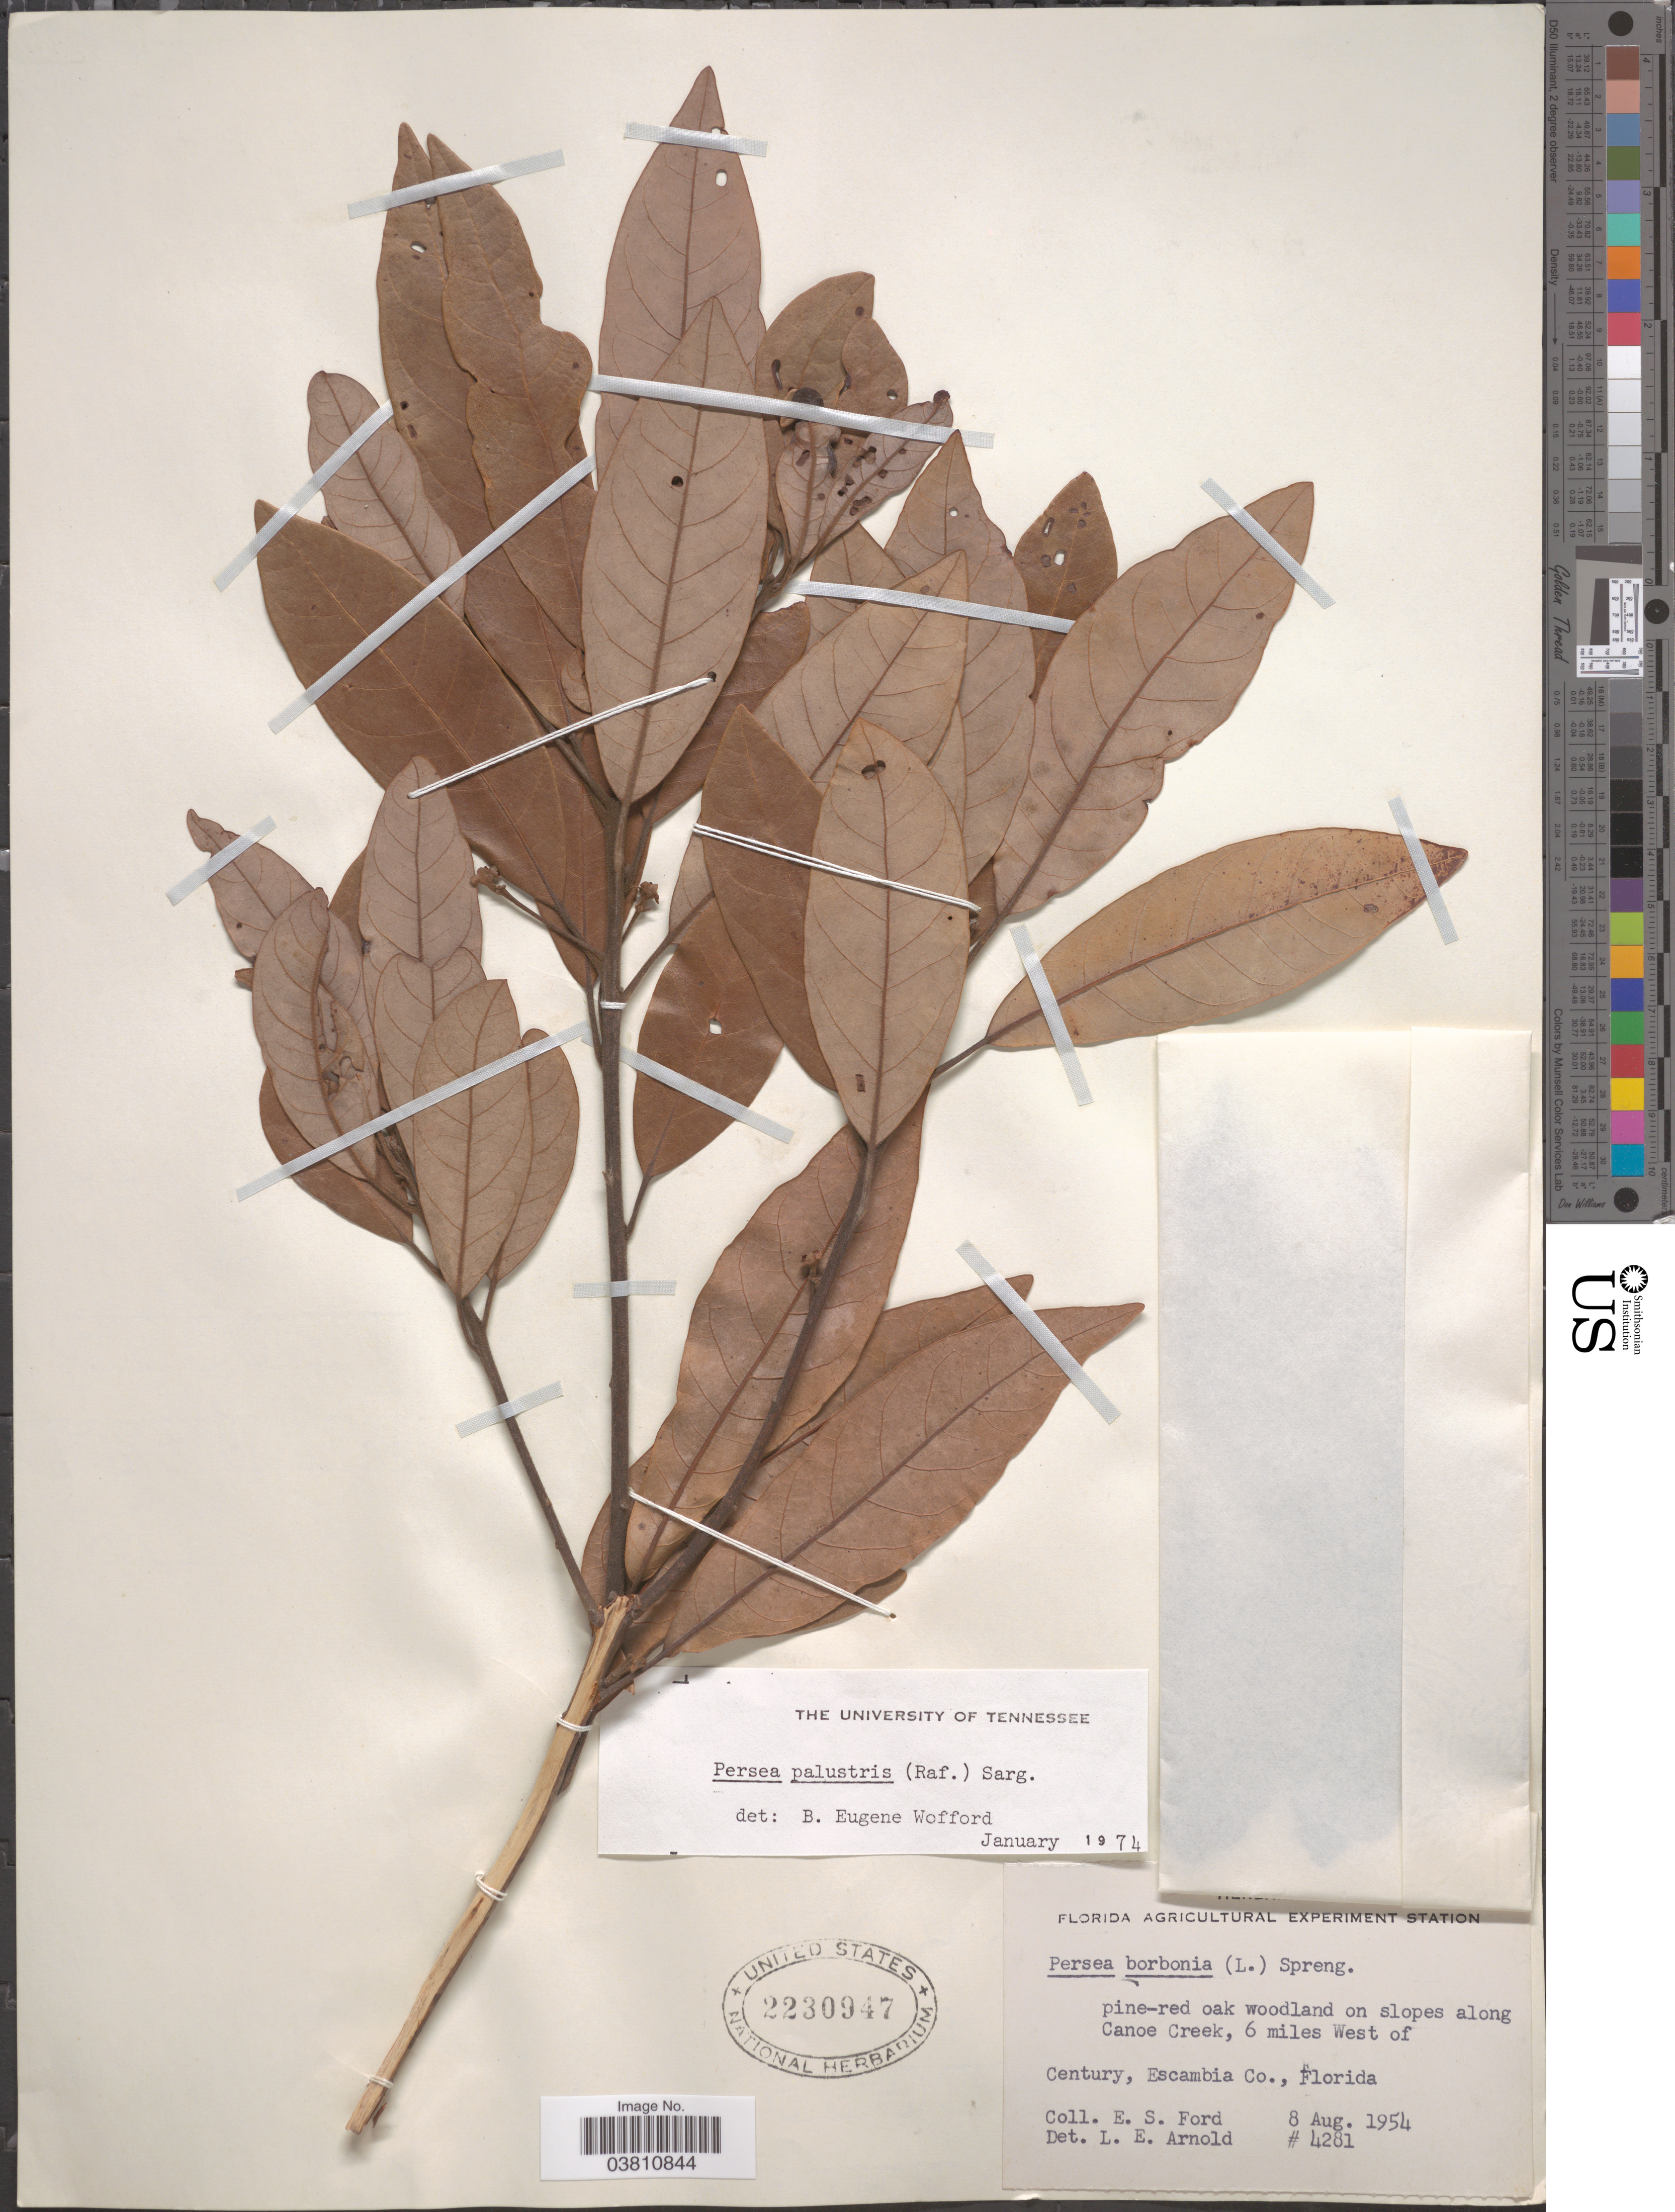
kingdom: Plantae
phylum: Tracheophyta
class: Magnoliopsida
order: Laurales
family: Lauraceae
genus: Persea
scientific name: Persea palustris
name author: (Raf.) Sarg.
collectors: E. Ford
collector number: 4281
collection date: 1954-08-08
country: United States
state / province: Florida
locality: On slopes along Canoe Creek, 6 miles West of Century, Escambia Co.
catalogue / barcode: US 2230947